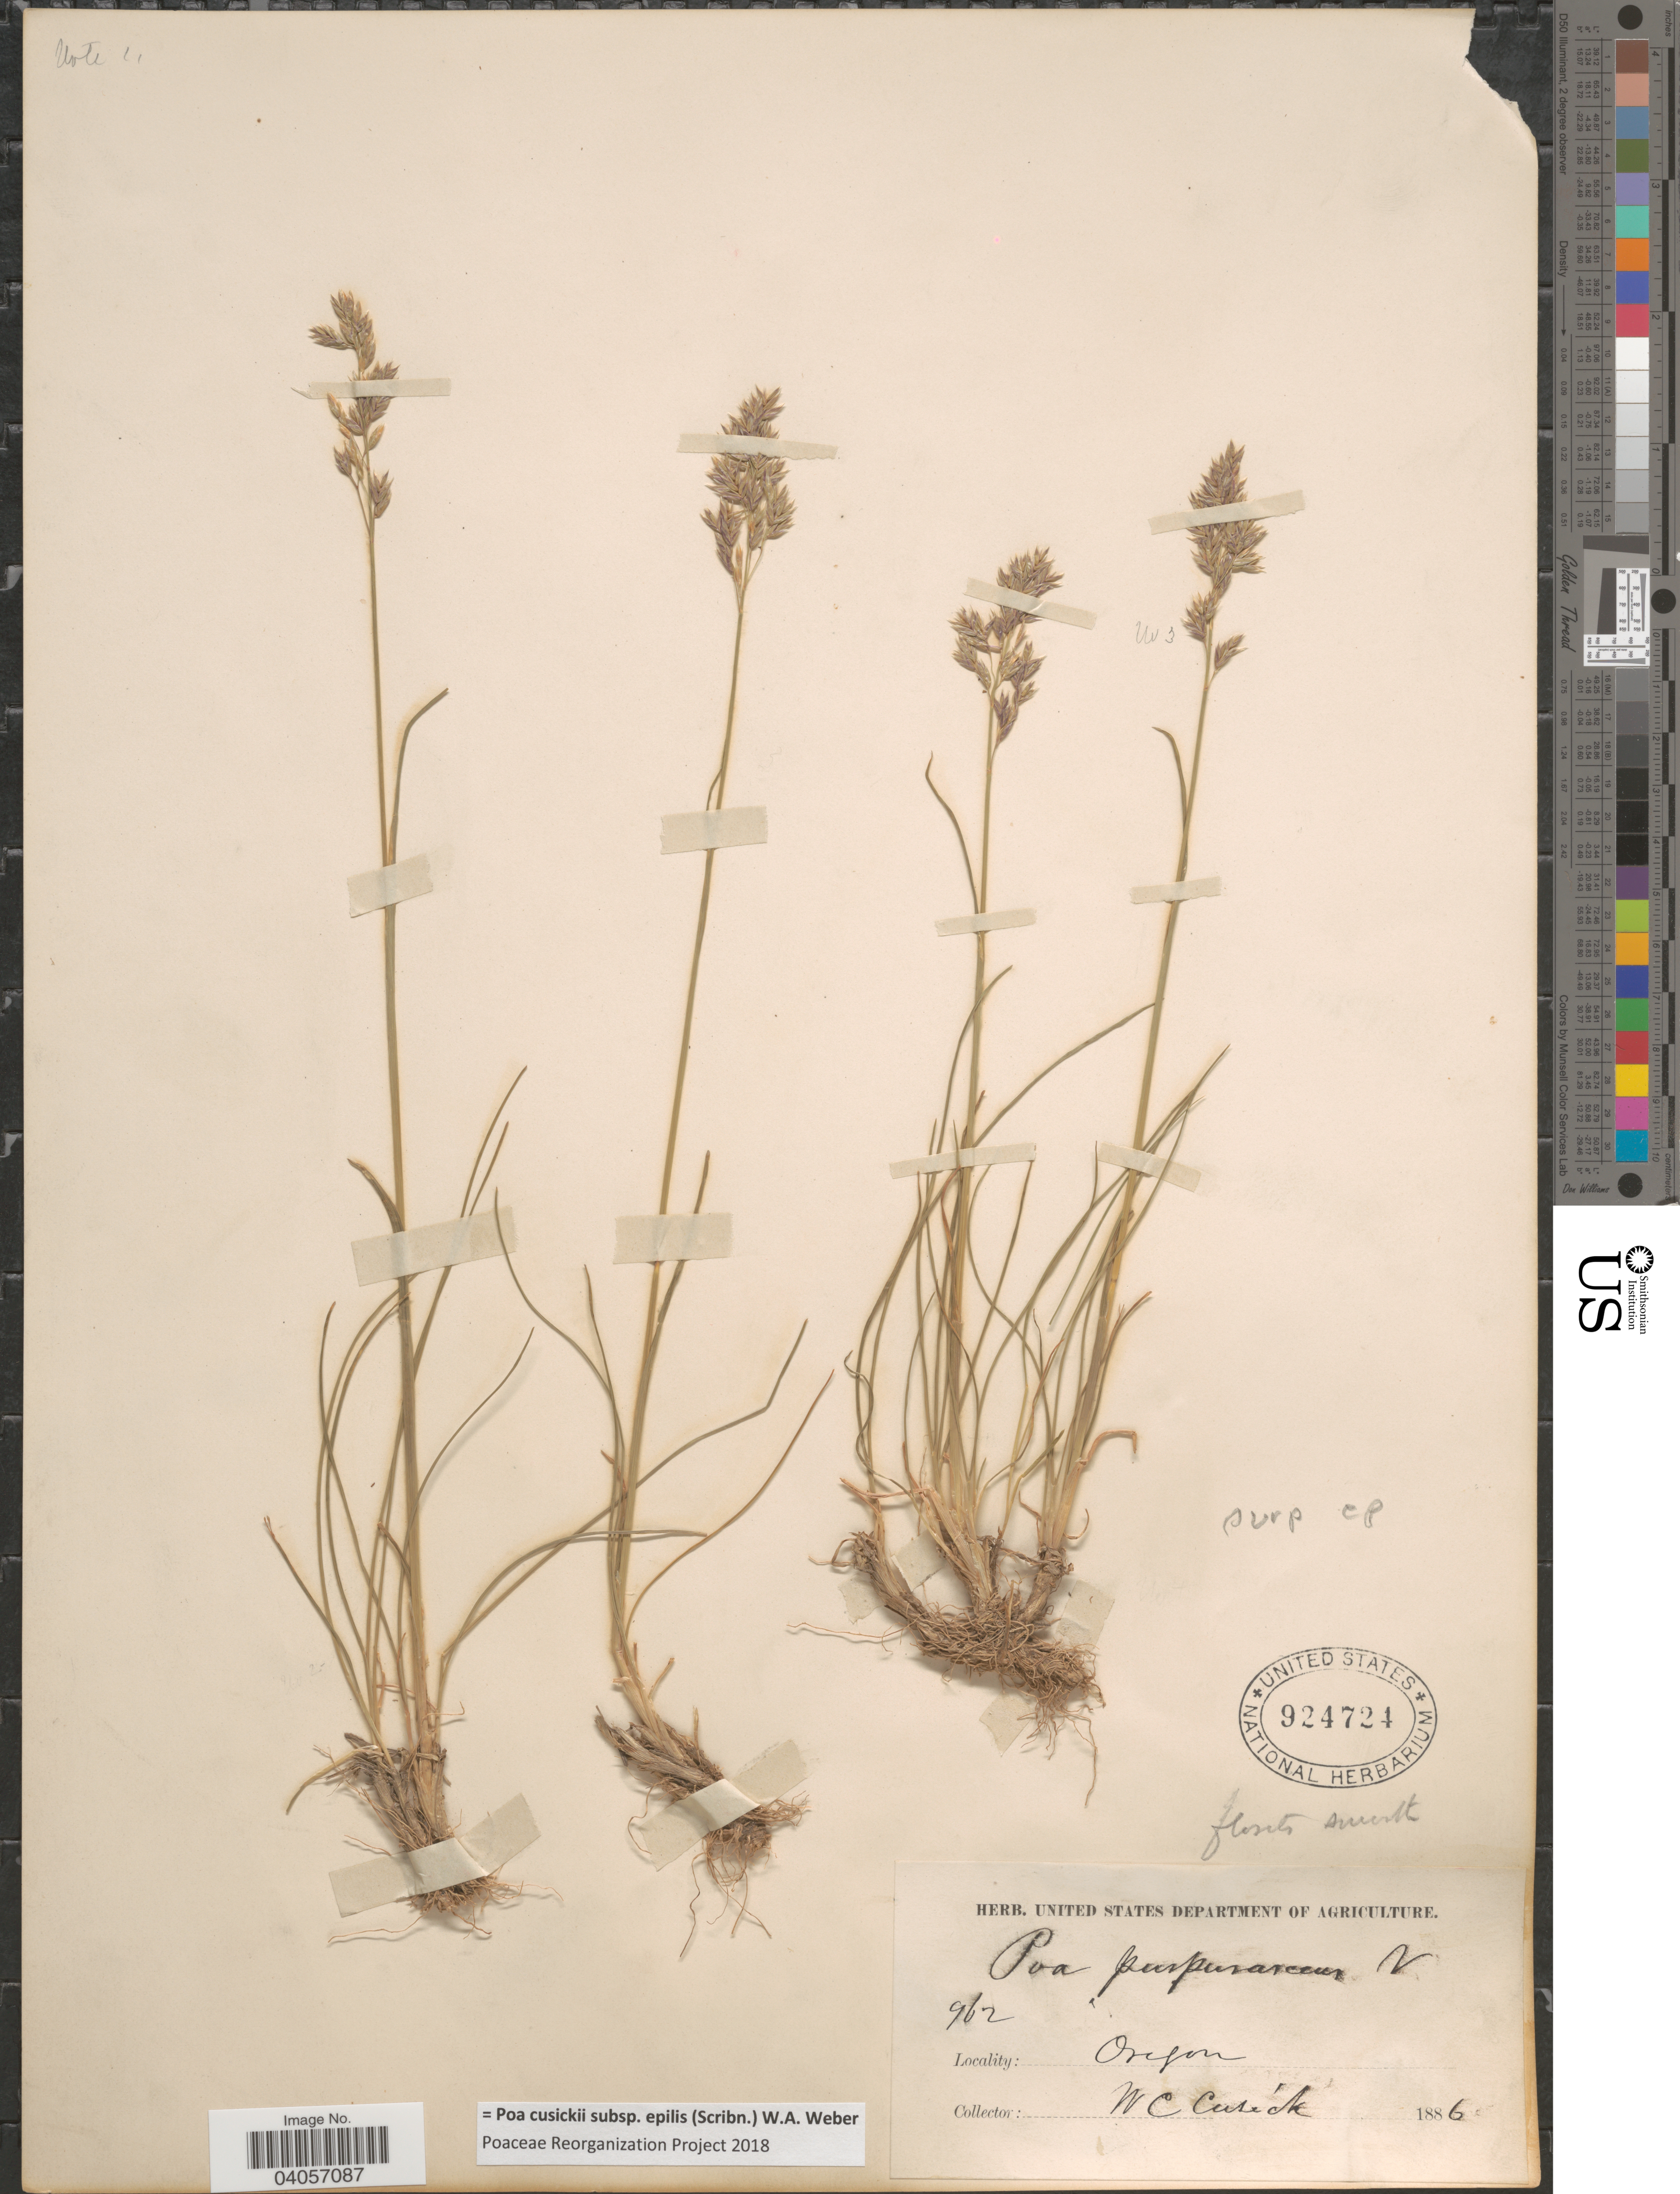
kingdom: Plantae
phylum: Tracheophyta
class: Liliopsida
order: Poales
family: Poaceae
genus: Poa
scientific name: Poa cusickii subsp. pallida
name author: Soreng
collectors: W. C. Cusick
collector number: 962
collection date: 1886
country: United States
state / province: Oregon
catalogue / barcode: US 924724